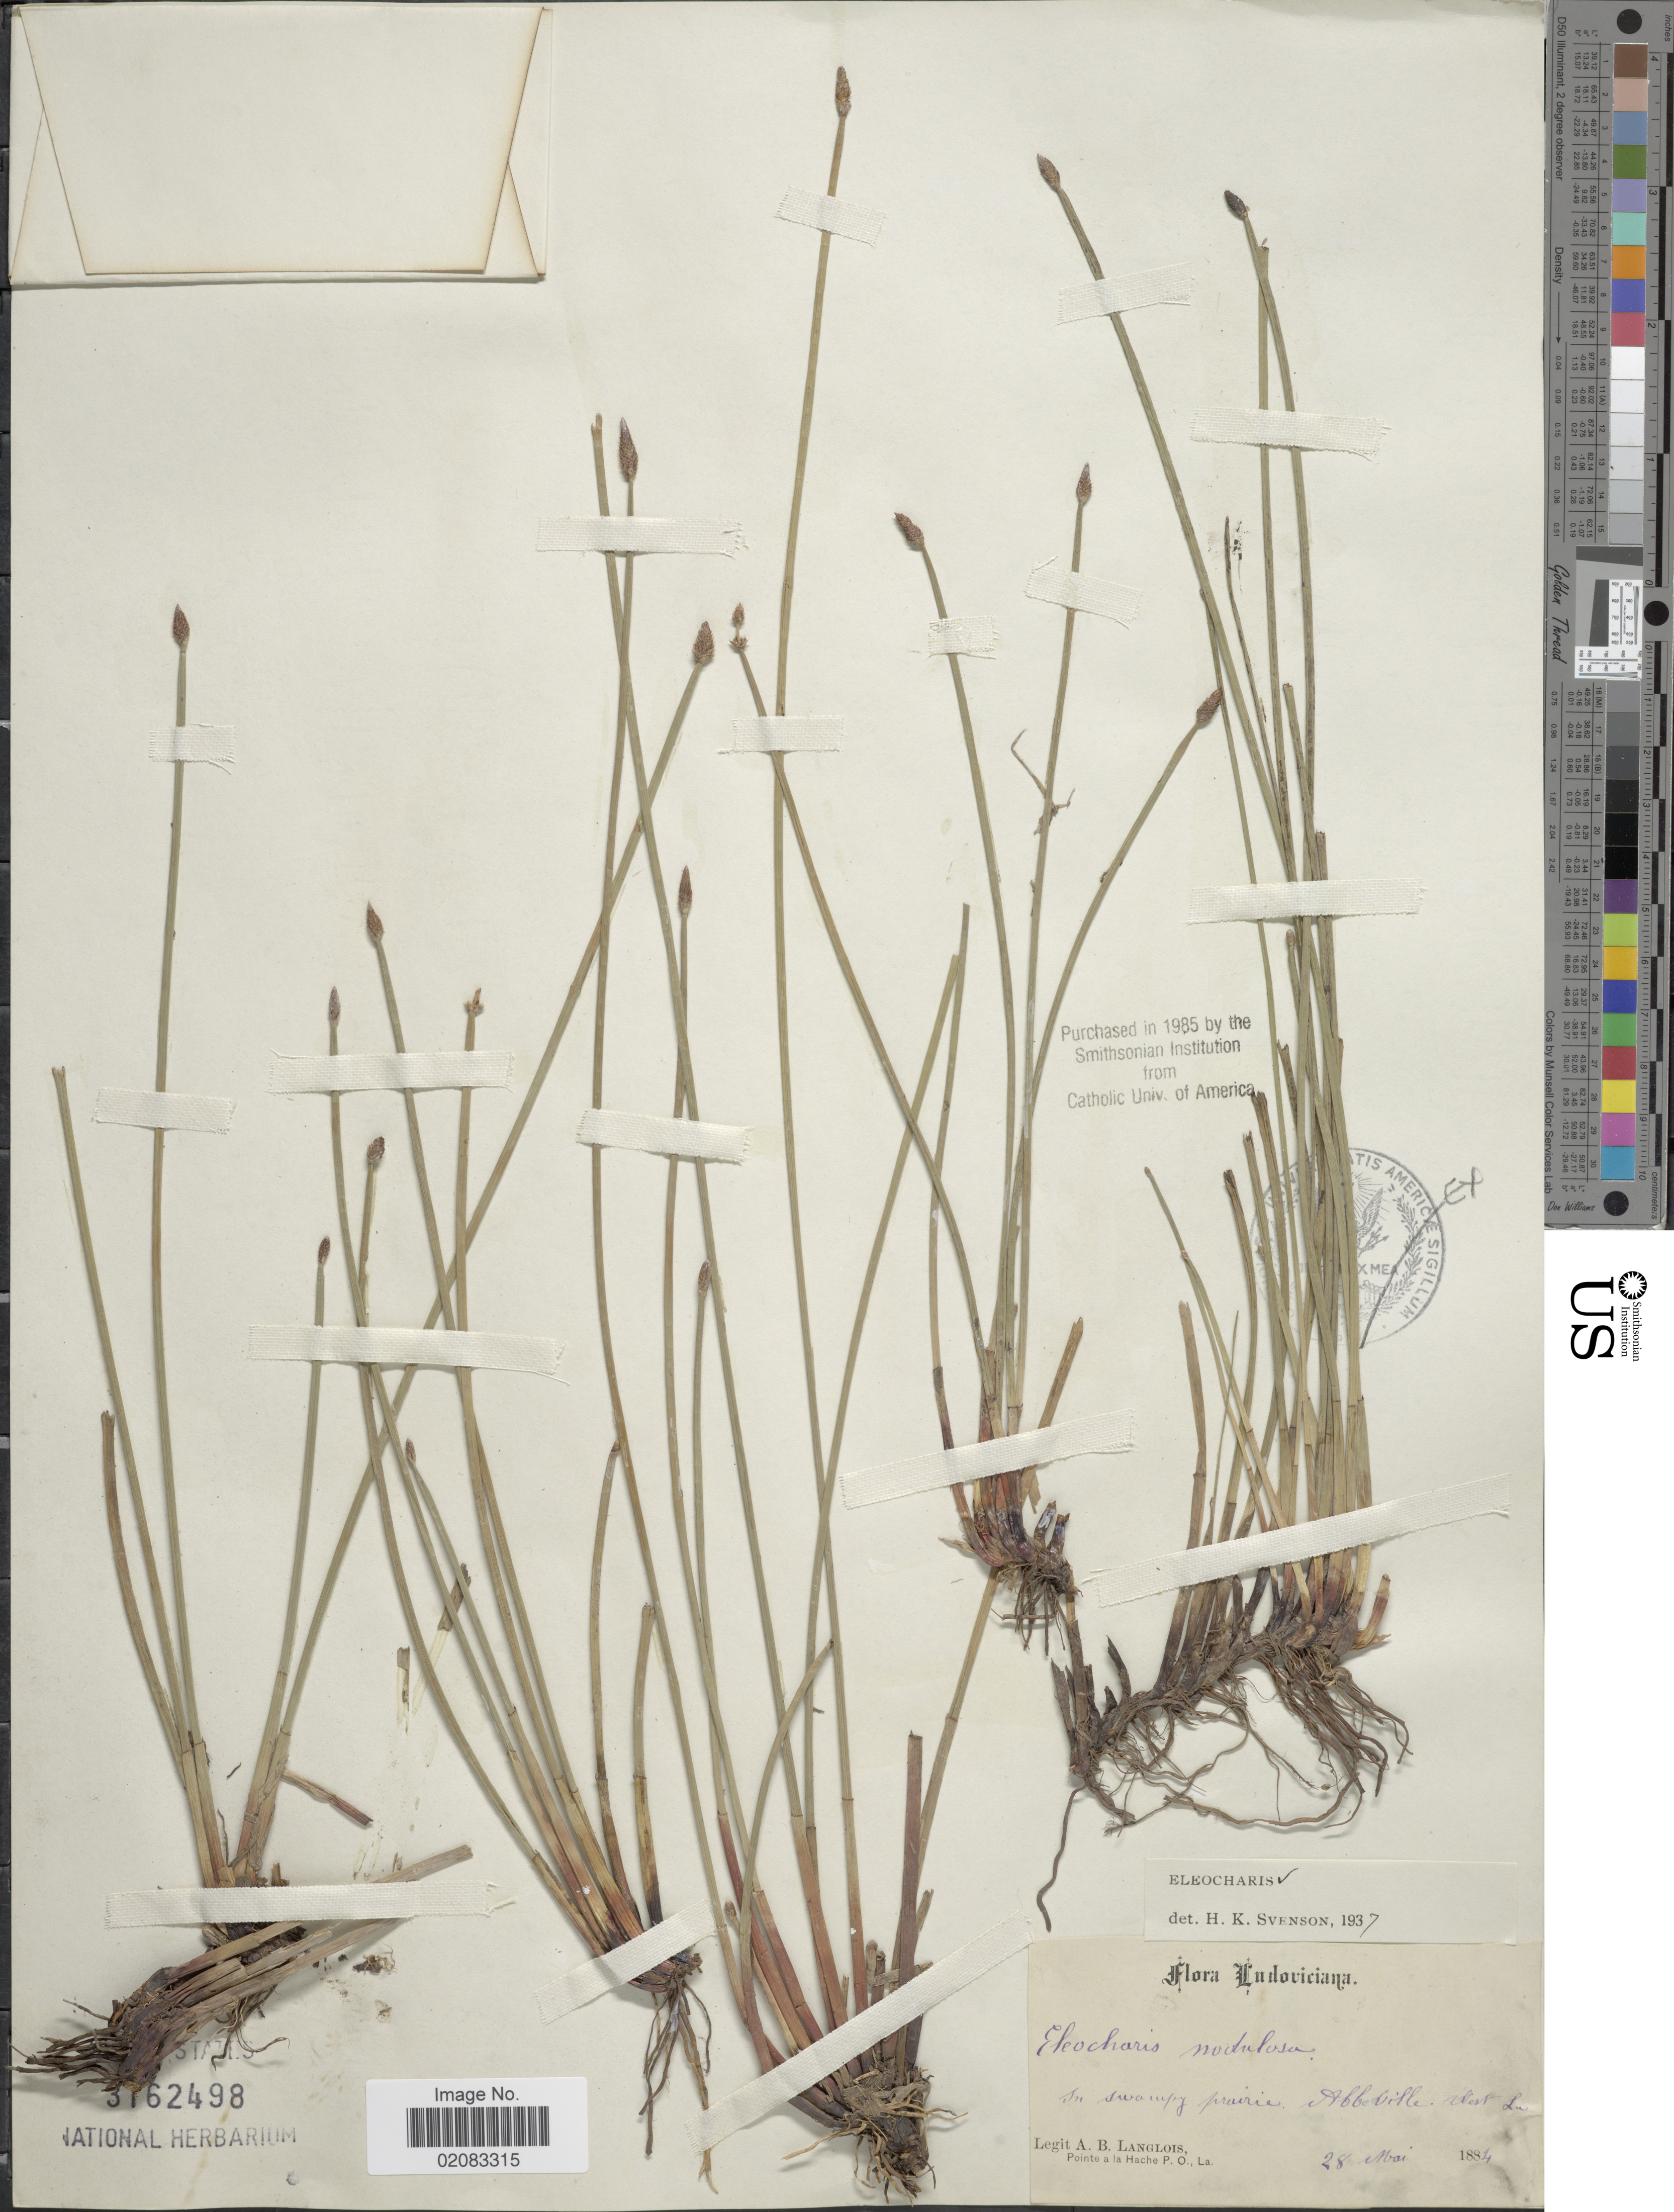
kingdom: Plantae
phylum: Tracheophyta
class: Liliopsida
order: Poales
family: Cyperaceae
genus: Eleocharis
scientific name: Eleocharis montana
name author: (Kunth) Roem. & Schult.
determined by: Strong, Mark T., (BOT), Smithsonian Institution - National Museum of Natural History (UNITED STATES)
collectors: A. Langlois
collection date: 1884-05-28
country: United States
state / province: Louisiana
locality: In swampy prairie Abbeville, West La.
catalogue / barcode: US 3162498